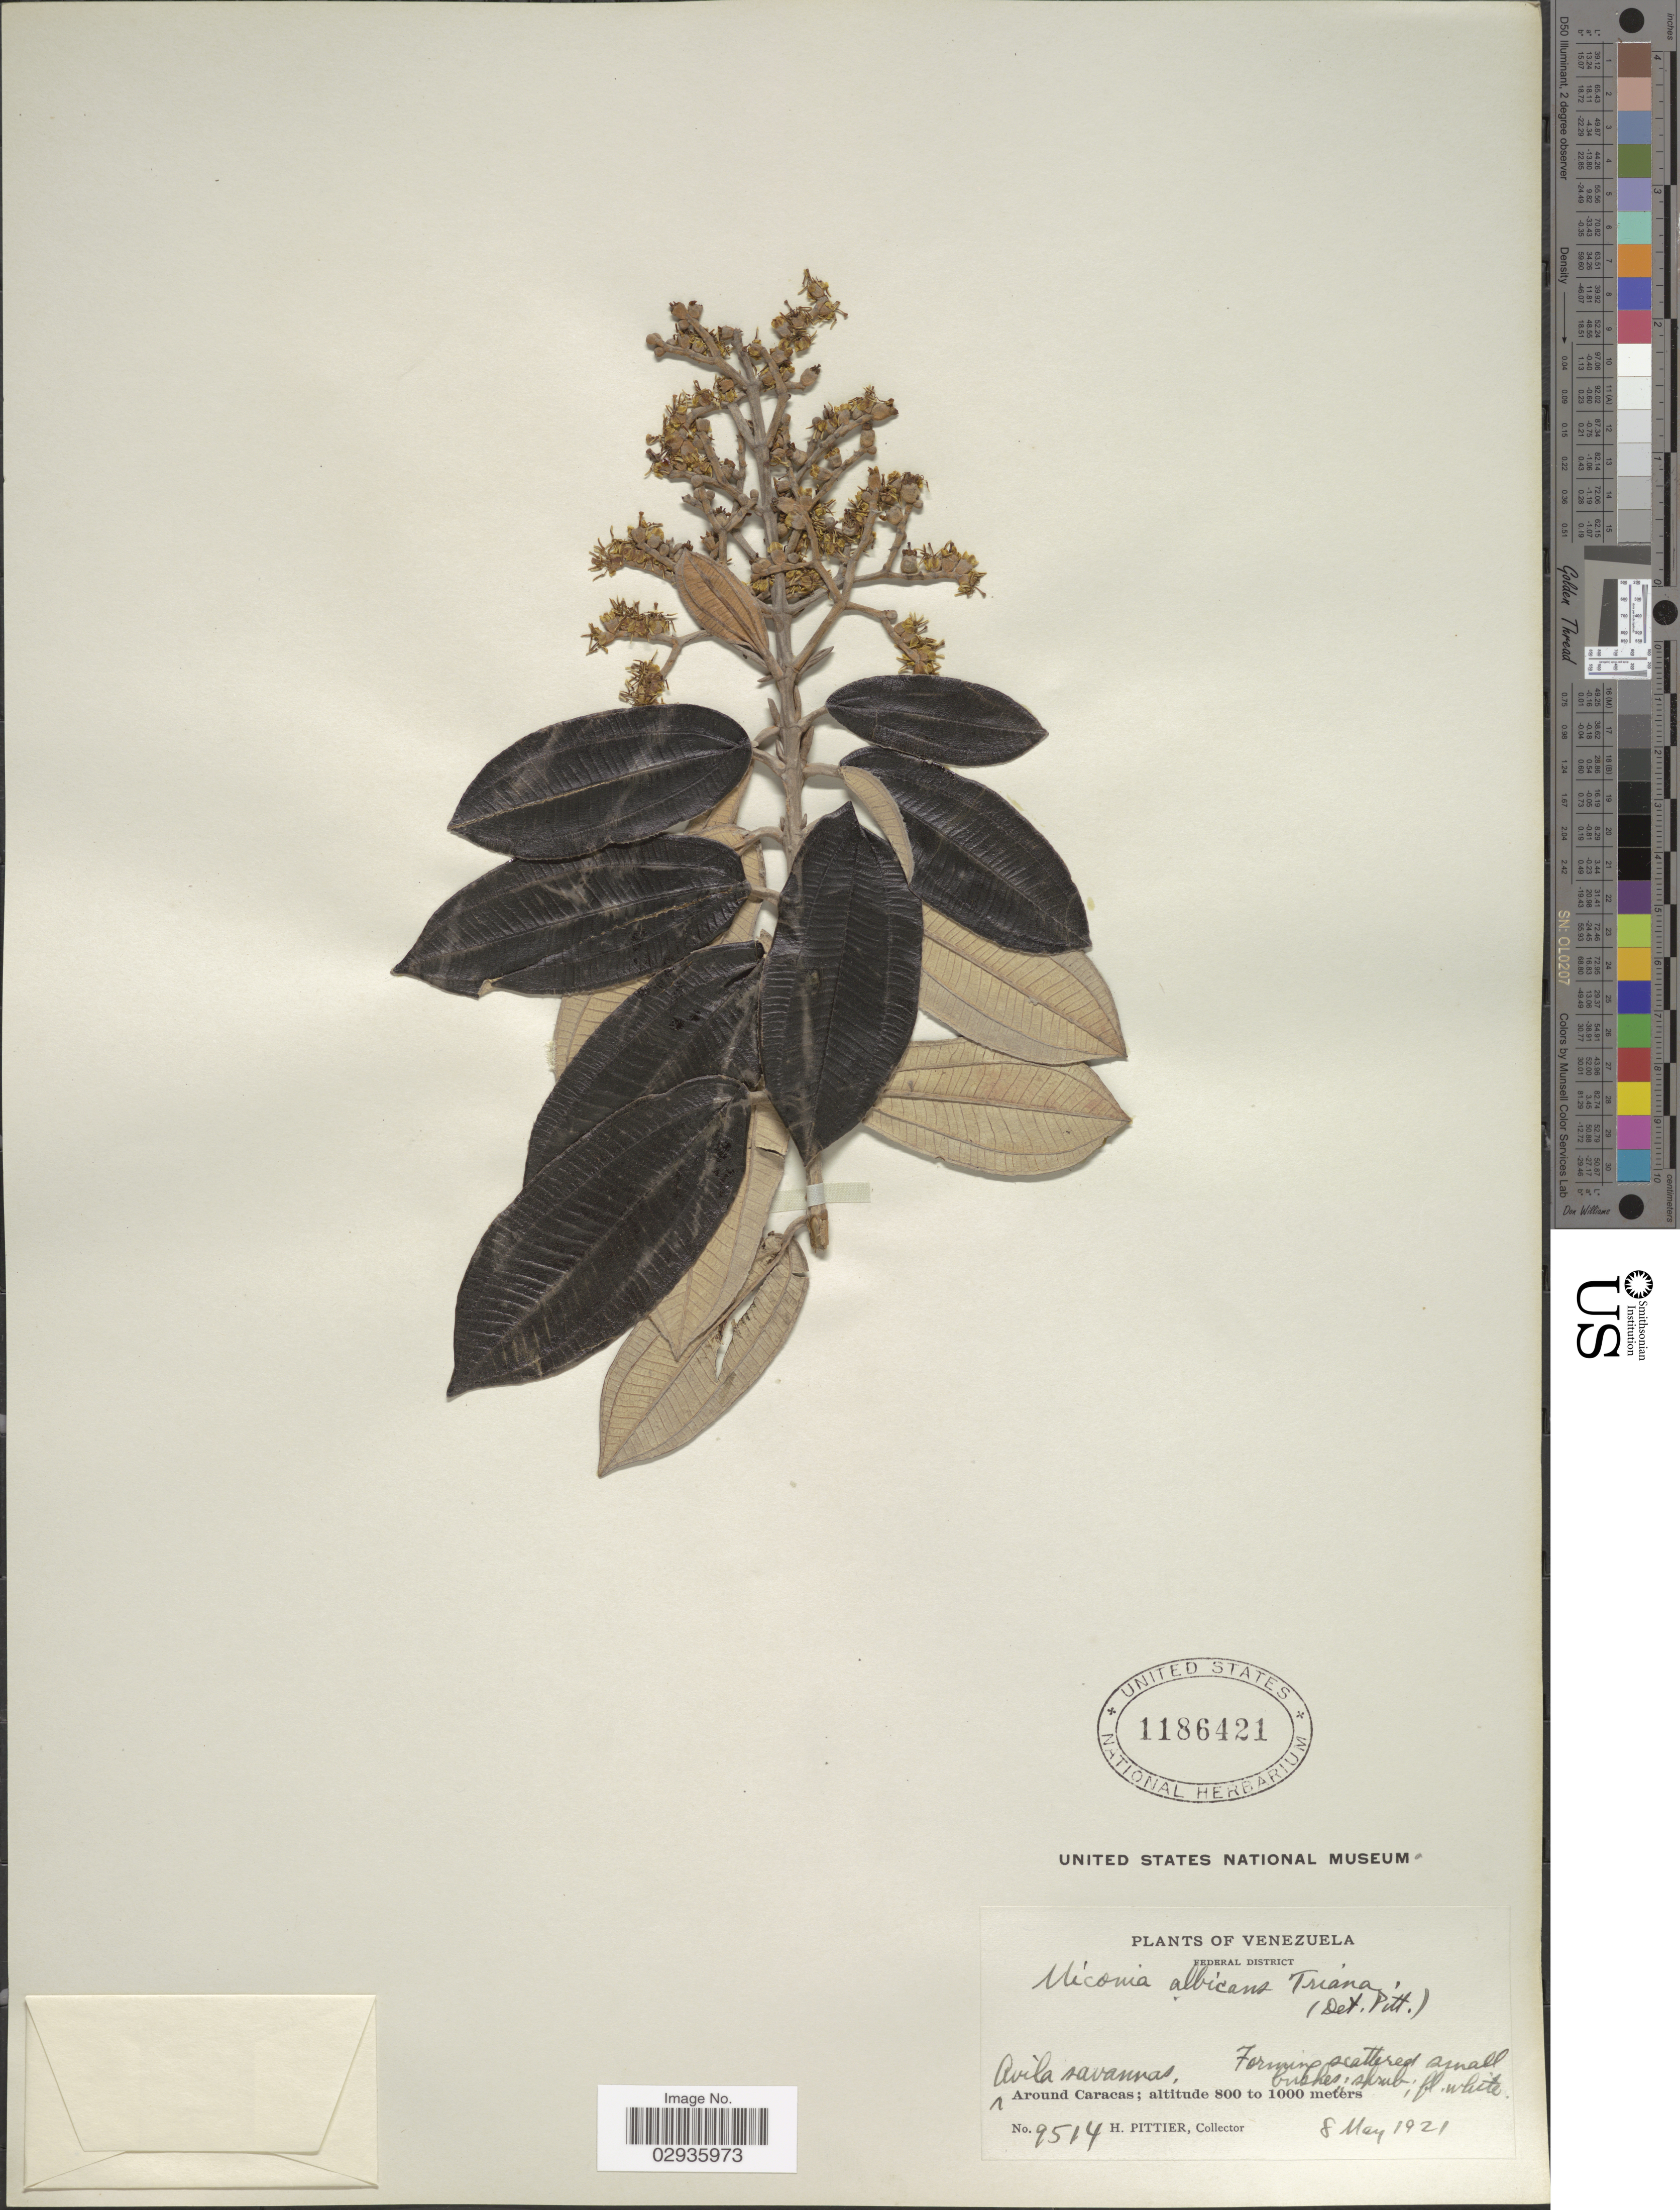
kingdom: Plantae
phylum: Tracheophyta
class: Magnoliopsida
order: Myrtales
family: Melastomataceae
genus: Miconia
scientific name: Miconia albicans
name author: (Sw.) Steud.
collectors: H. F. Pittier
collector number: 9514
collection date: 1921-05-08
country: Venezuela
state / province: Distrito Federal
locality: Federal District. Avila savannas, Around Caracas.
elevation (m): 800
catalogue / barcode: US 1186421